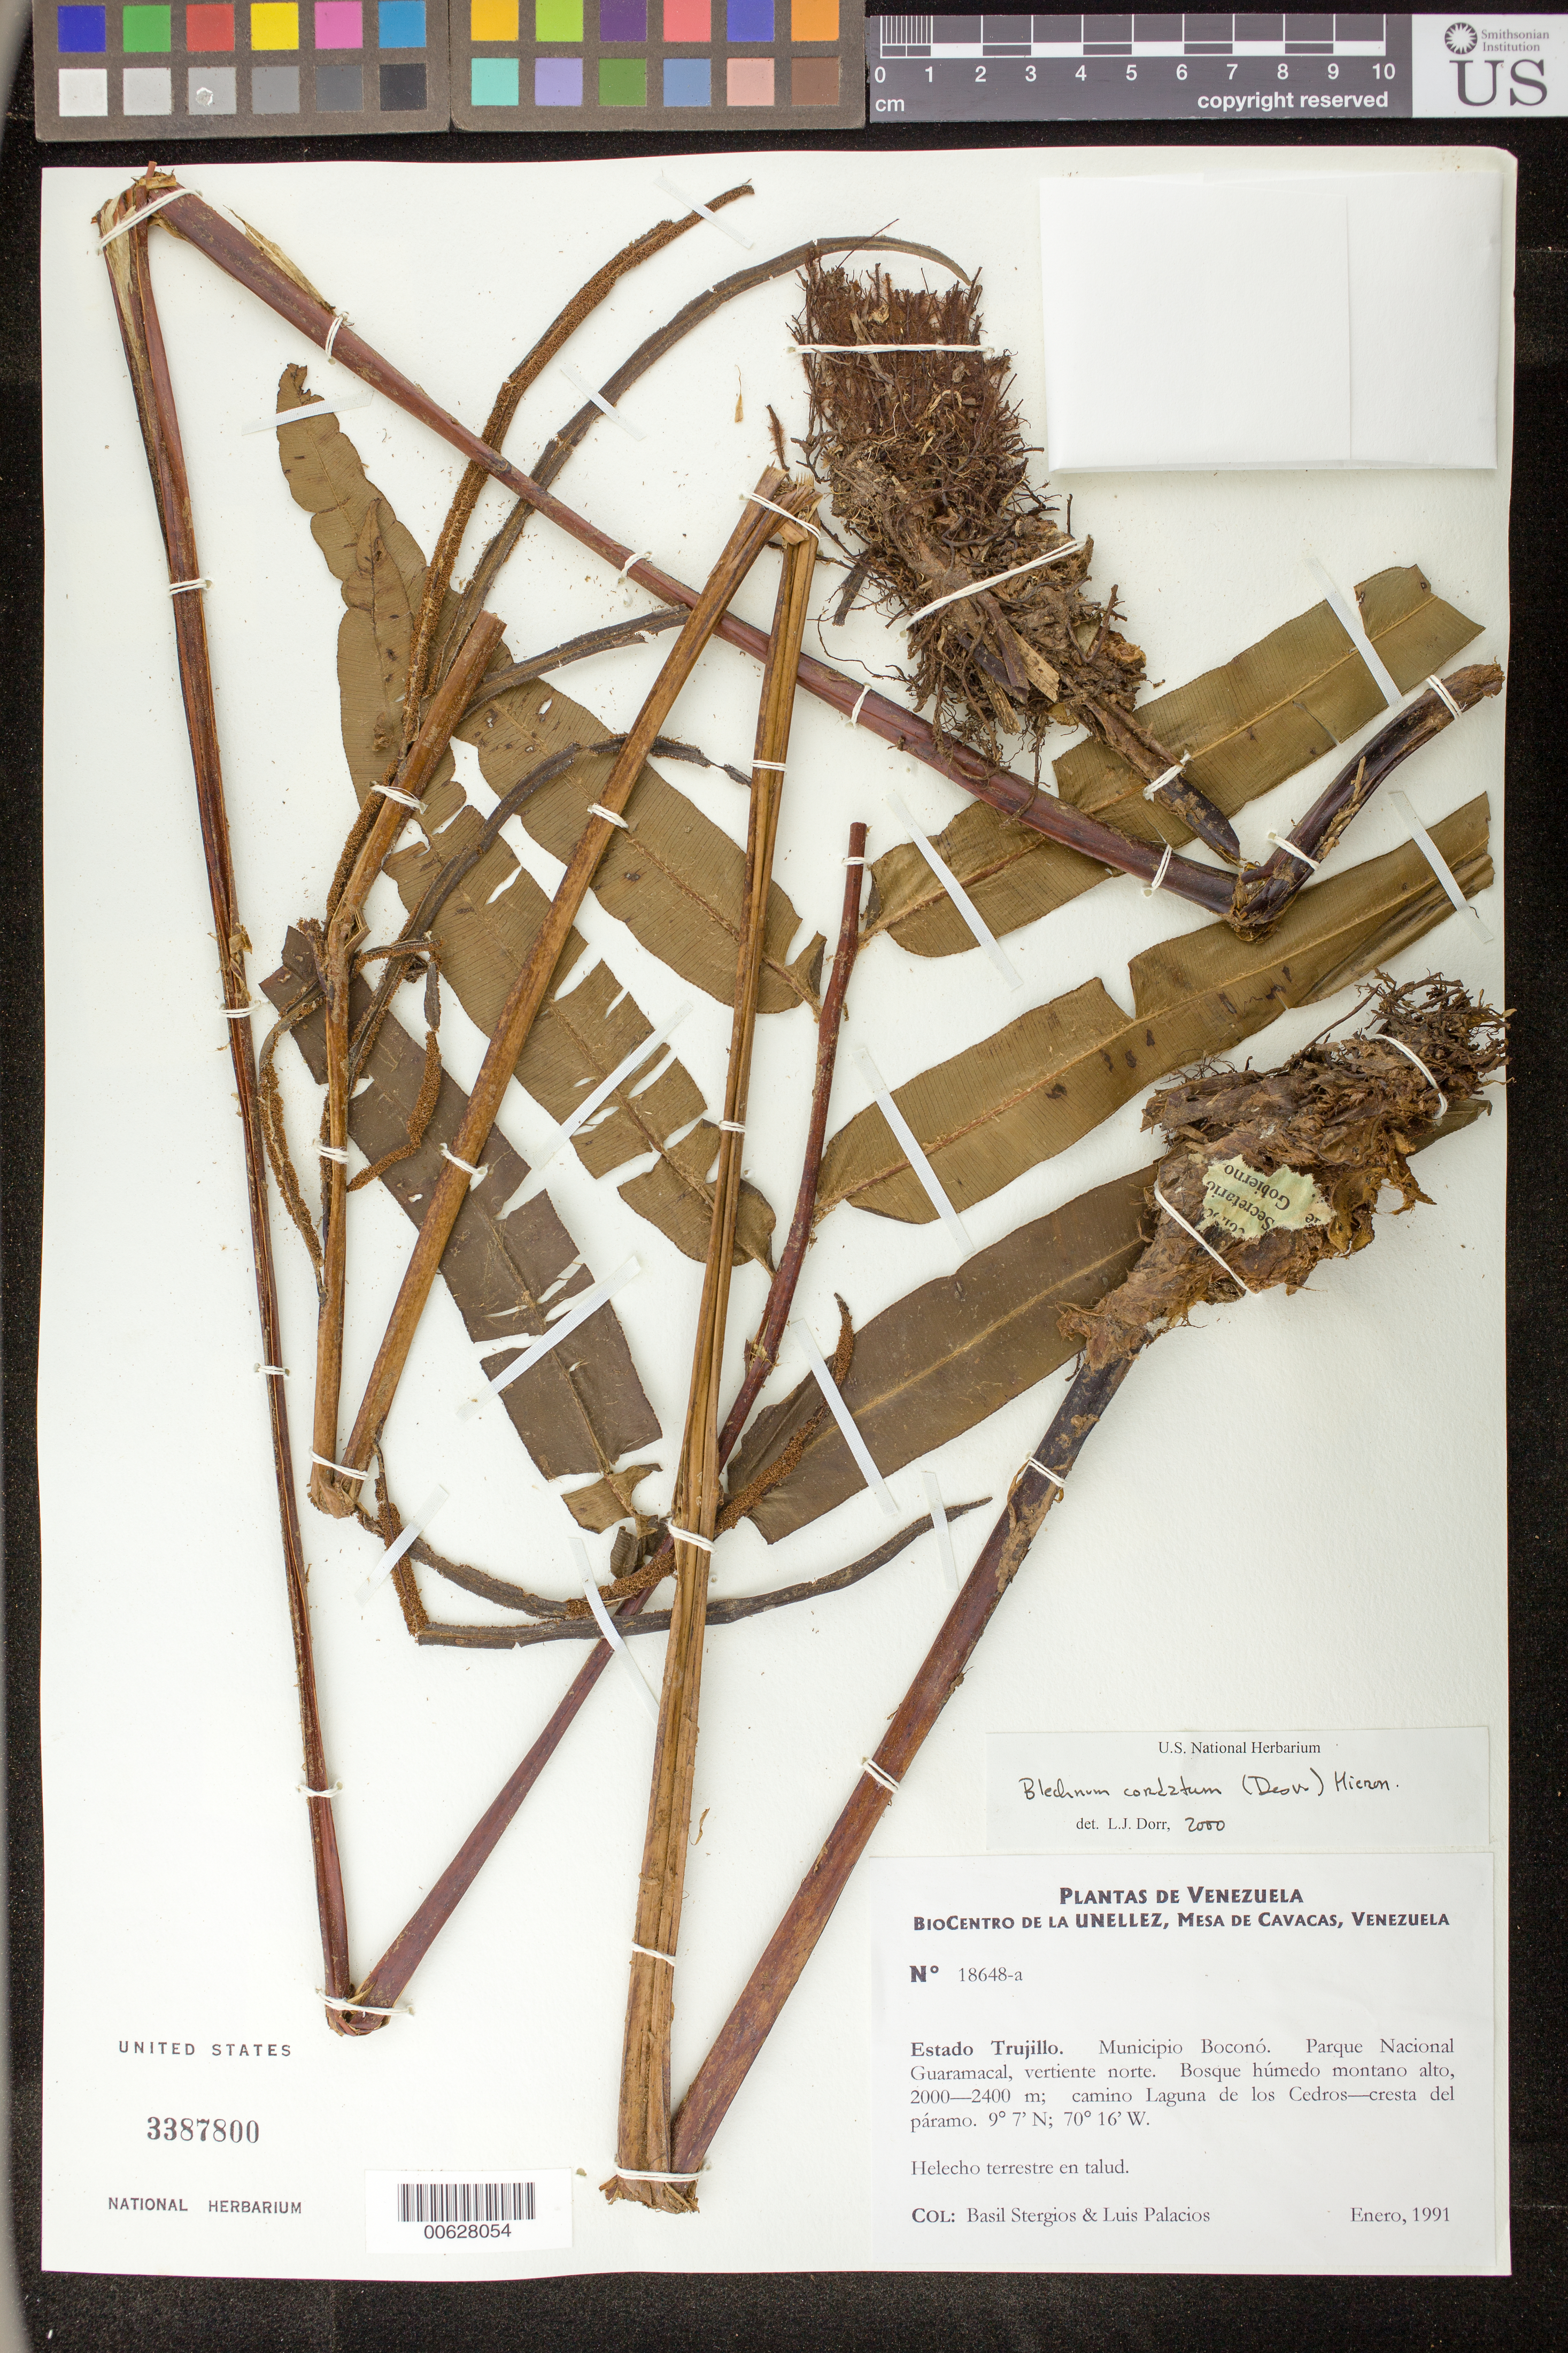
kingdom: Plantae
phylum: Tracheophyta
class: Polypodiopsida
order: Polypodiales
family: Blechnaceae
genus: Blechnum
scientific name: Blechnum cordatum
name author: (Desv.) Hieron.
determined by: Dorr, L. J., (BOT), Smithsonian Institution - National Museum of Natural History (UNITED STATES)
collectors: B. G. Stergios & L. Palacios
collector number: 18648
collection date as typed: Jan 1991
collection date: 1991-01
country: Venezuela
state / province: Trujillo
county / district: Boconó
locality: Parque Nacional Guaramacal, vertiente N, camino laguna de los Cedros-cresta del páramo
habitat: Bosque húmedo montano alto.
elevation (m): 2000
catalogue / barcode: US 3387800